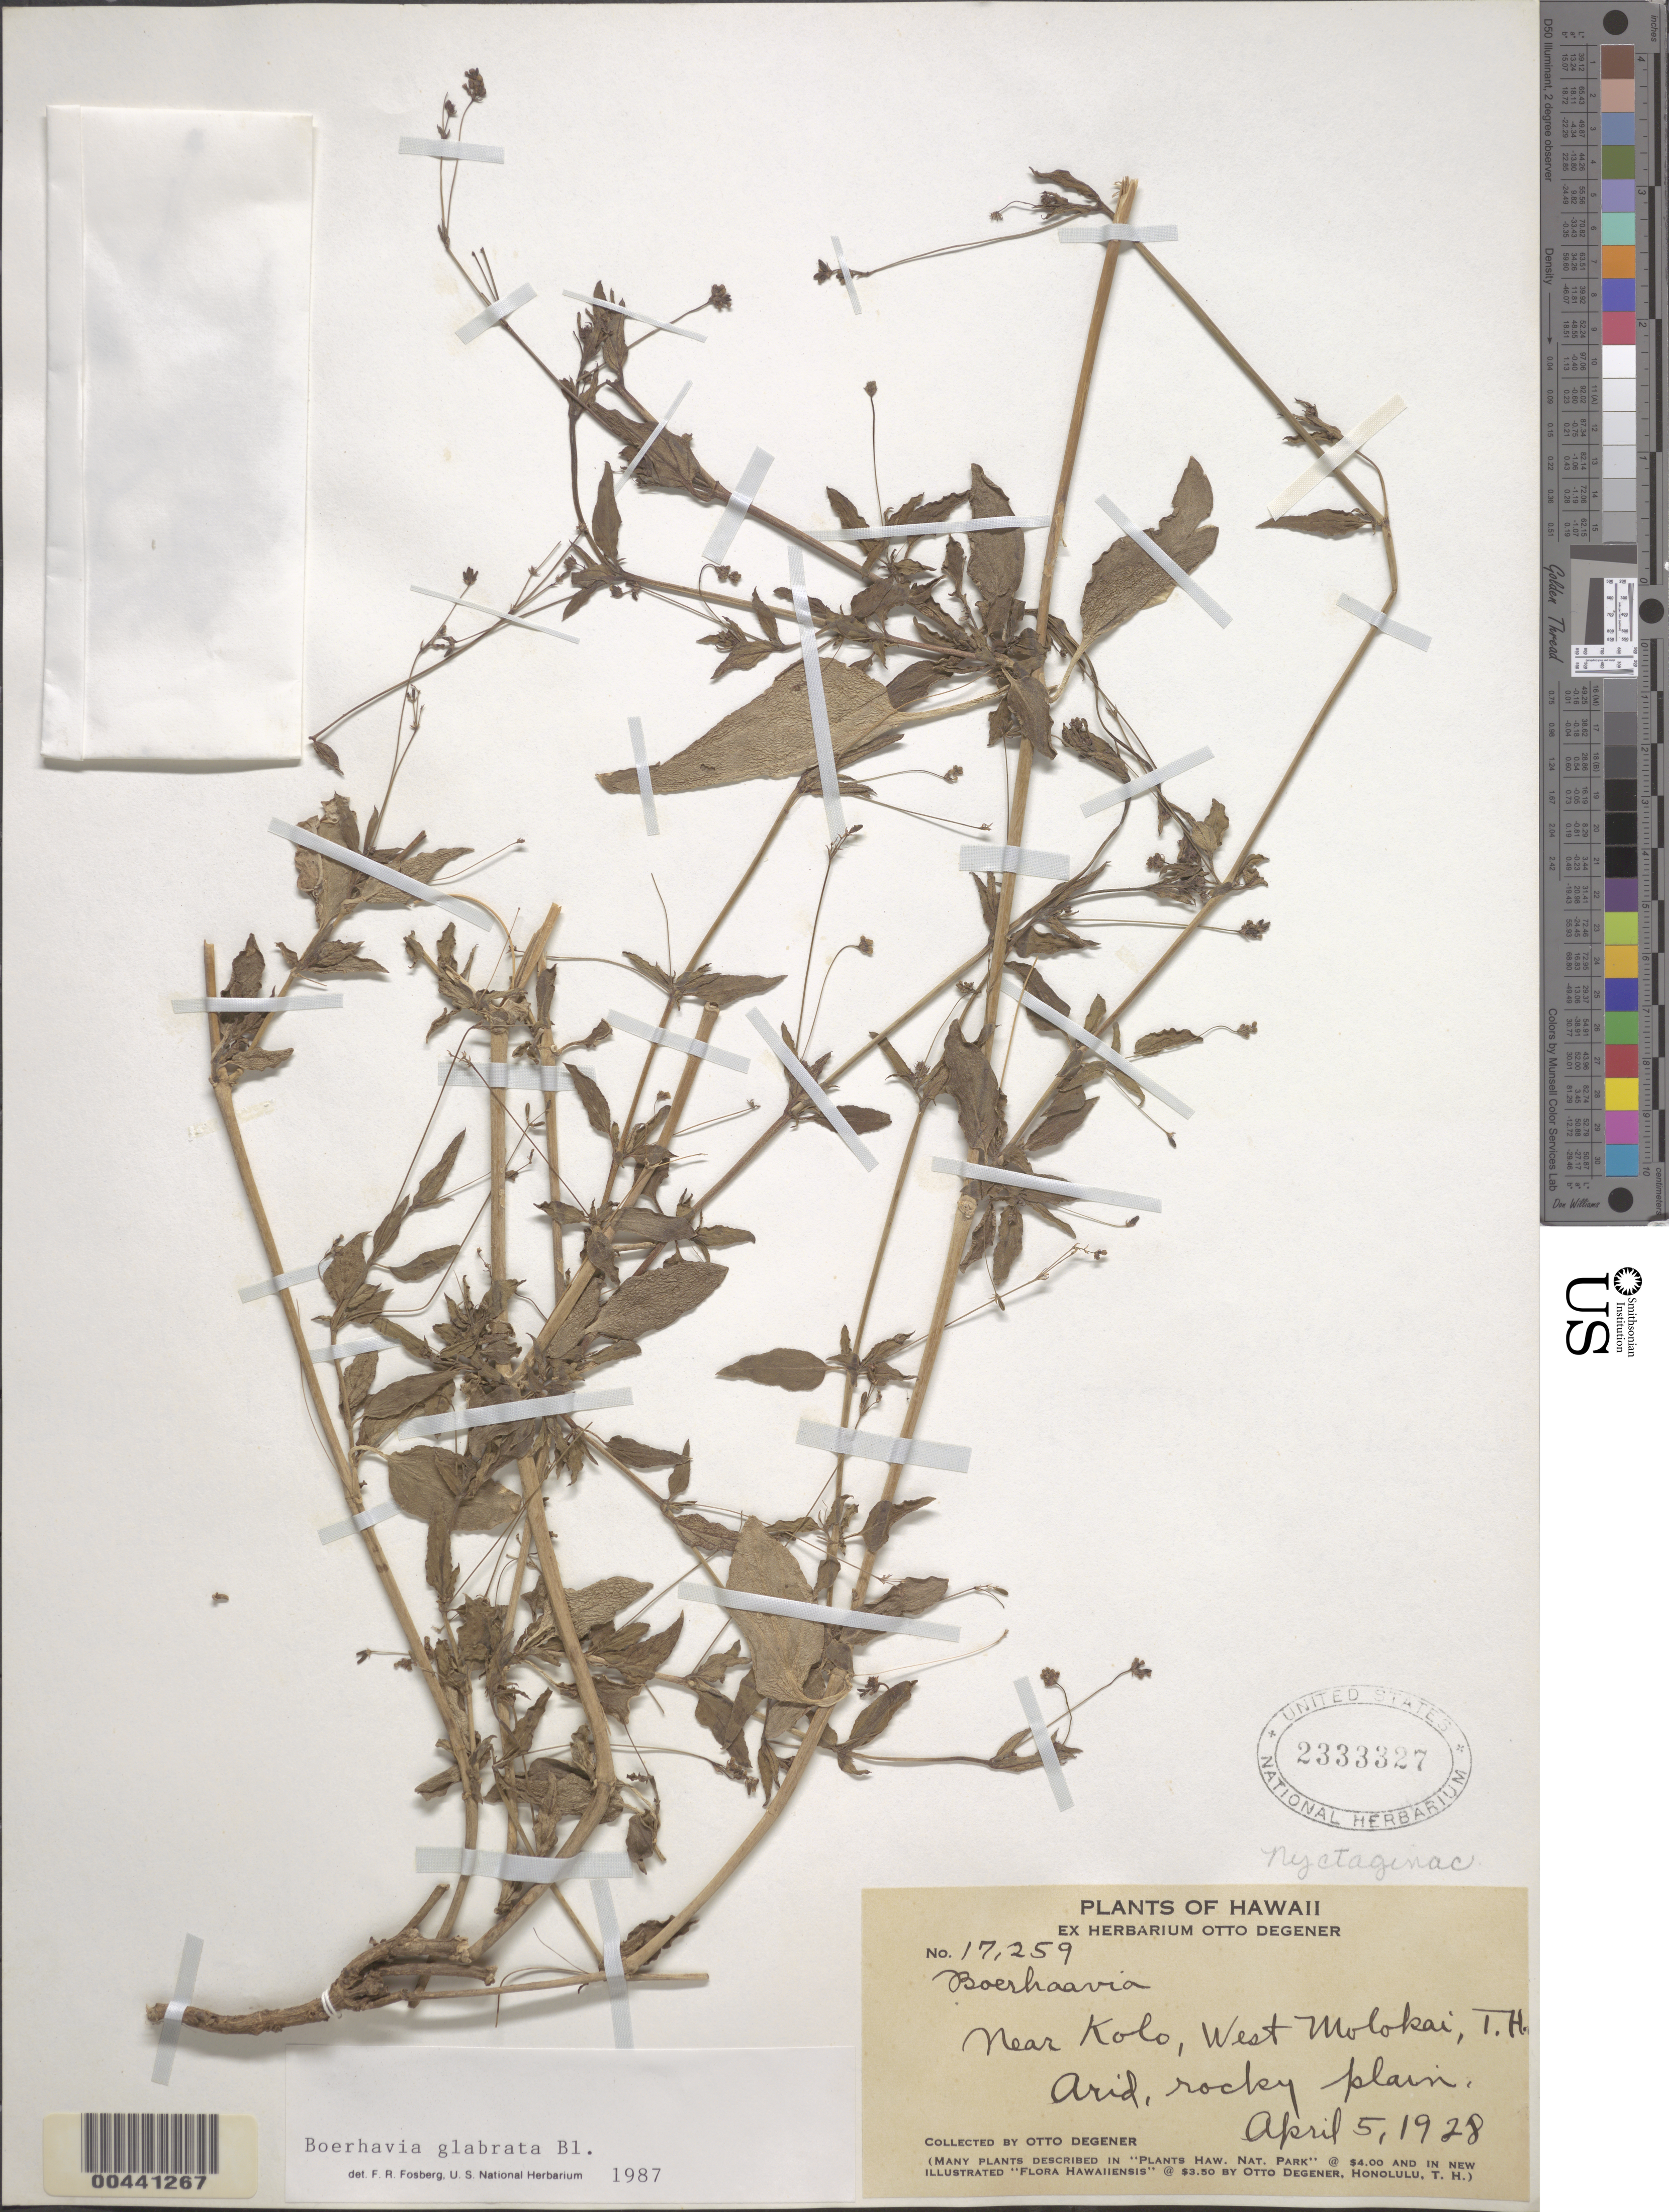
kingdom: Plantae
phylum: Tracheophyta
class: Magnoliopsida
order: Caryophyllales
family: Nyctaginaceae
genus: Boerhavia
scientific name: Boerhavia acutifolia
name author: (Choisy) J.W. Moore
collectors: O. Degener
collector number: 17259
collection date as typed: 5 Apr 1928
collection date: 1928-04-05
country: United States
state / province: Hawaii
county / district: Maui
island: Moloka'i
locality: Near Kolo, W Molokai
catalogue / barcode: US 2333327